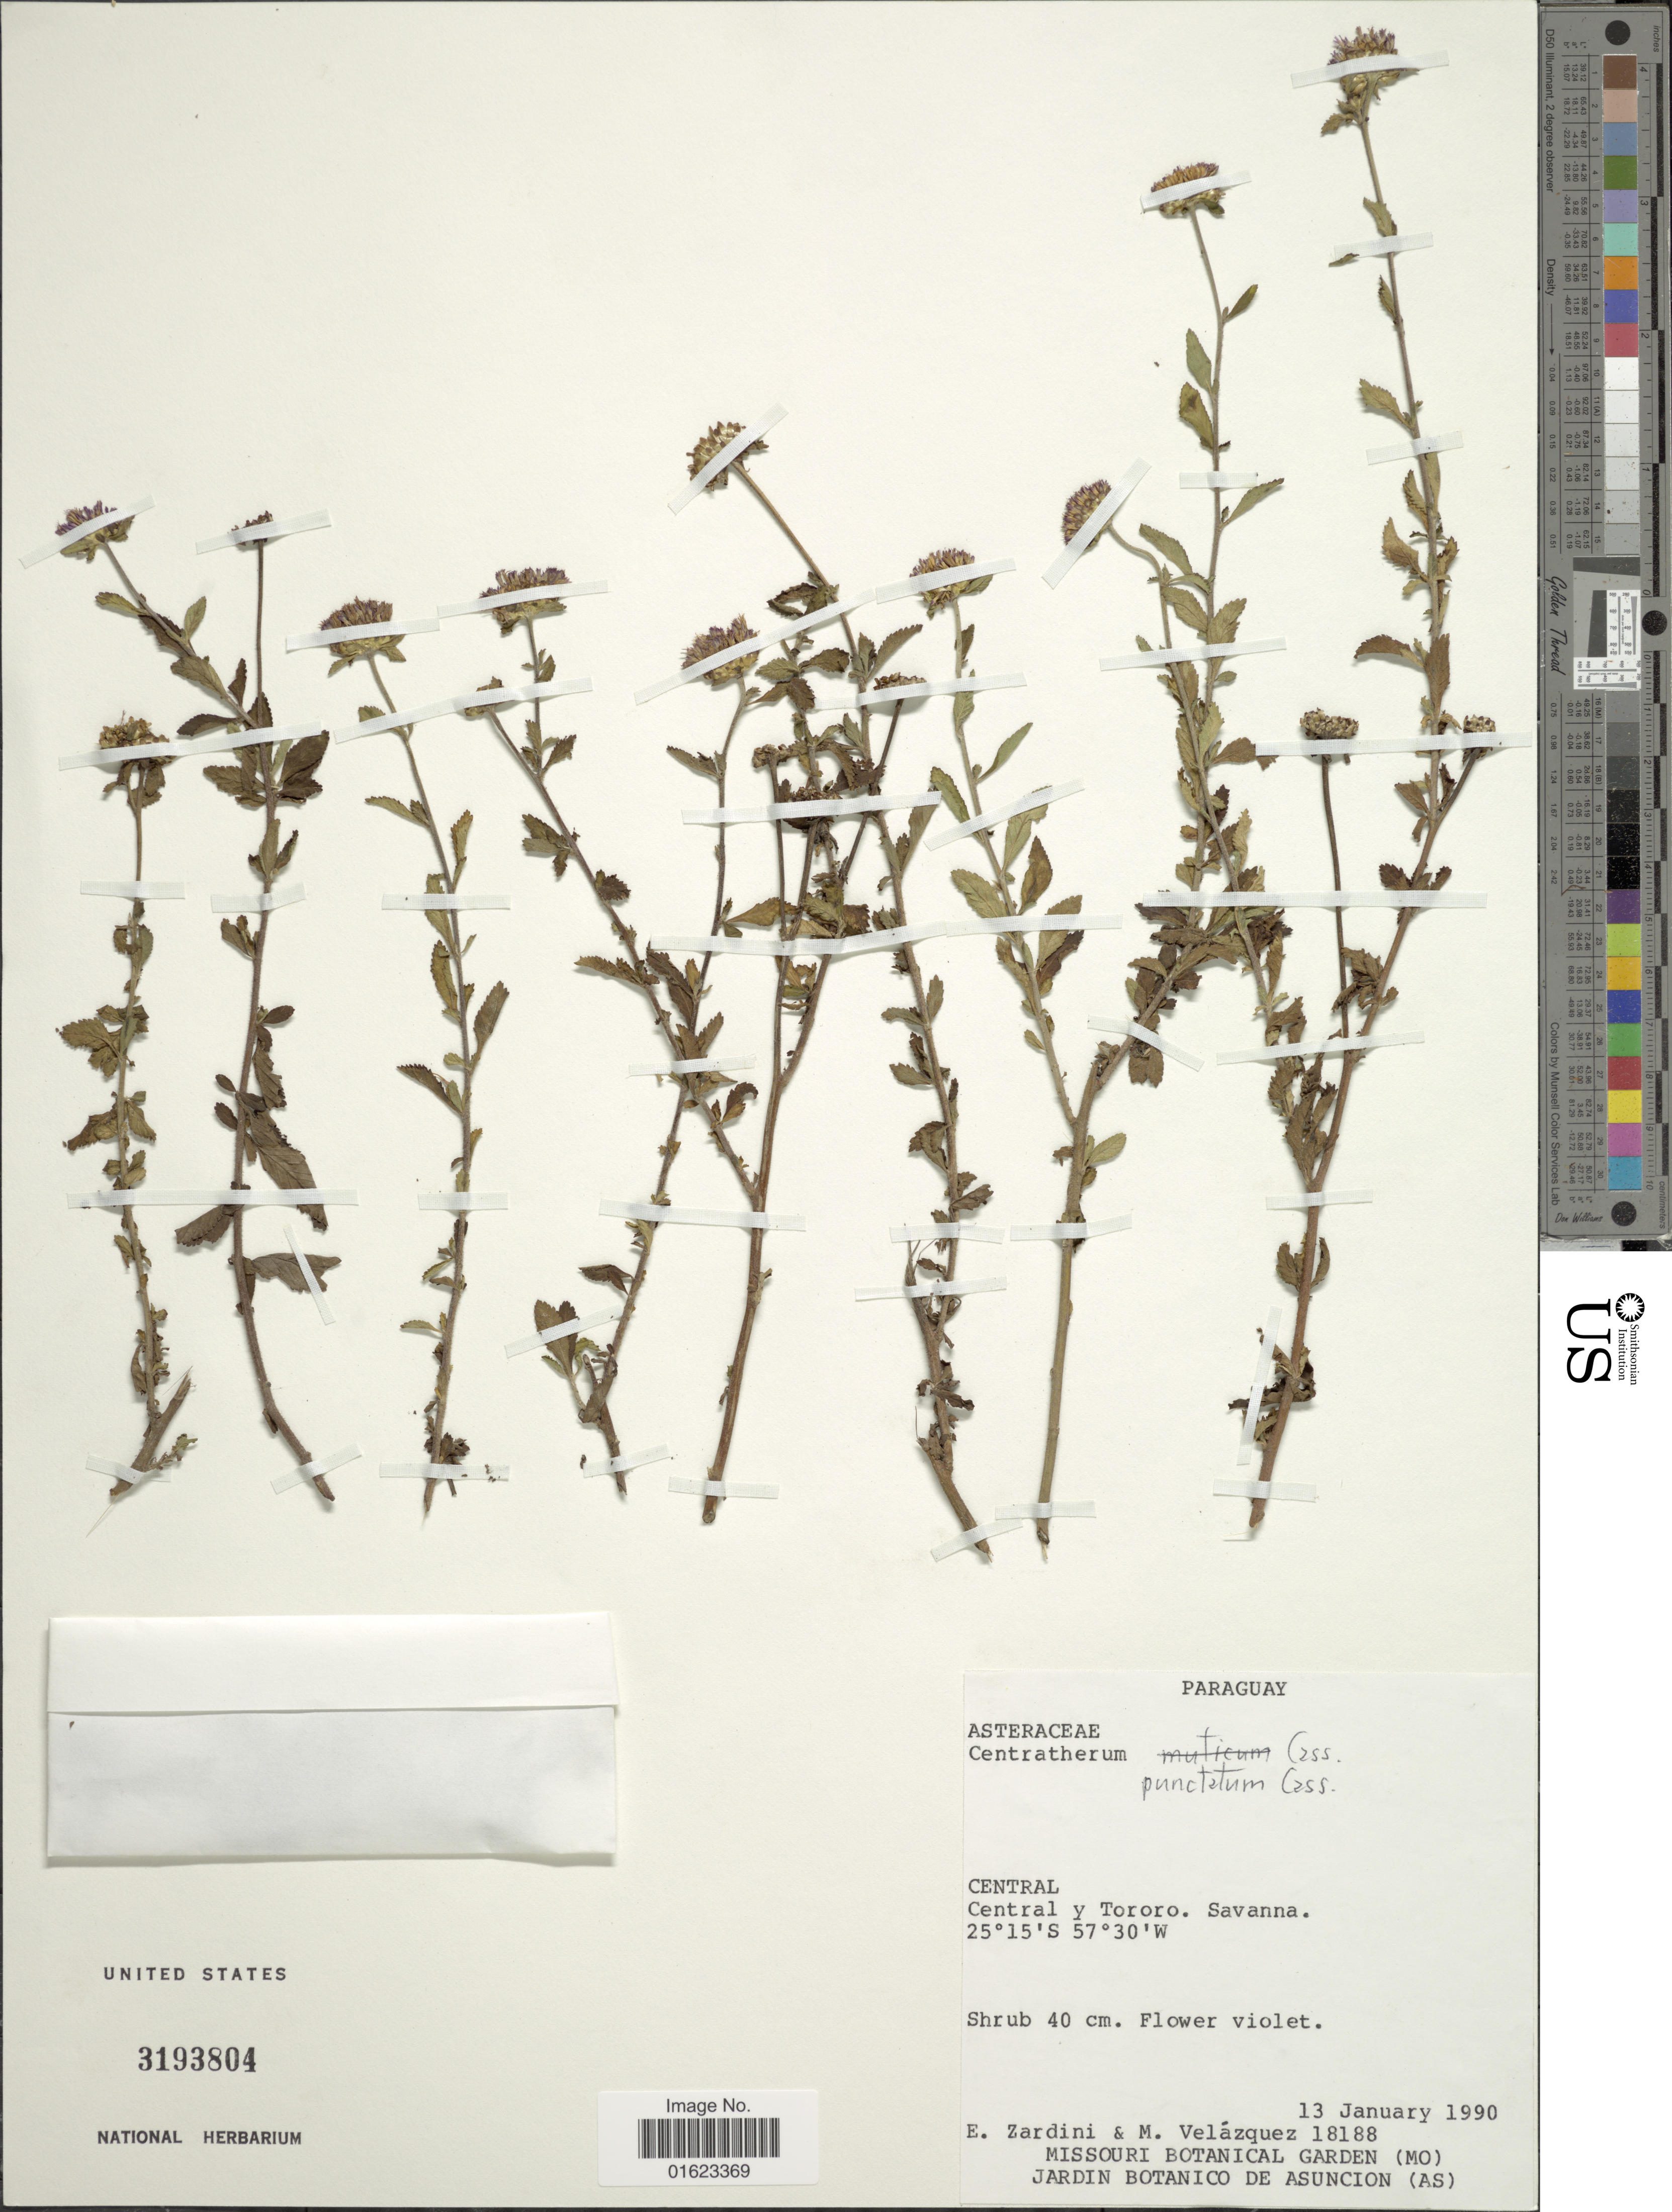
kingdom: Plantae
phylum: Tracheophyta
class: Magnoliopsida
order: Asterales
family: Asteraceae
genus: Centratherum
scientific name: Centratherum punctatum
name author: Cass.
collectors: E. M. Zardini & M. Velazquez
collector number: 18188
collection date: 1990-01-13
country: Paraguay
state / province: Central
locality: Central, Central y Tororo.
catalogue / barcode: US 3193804